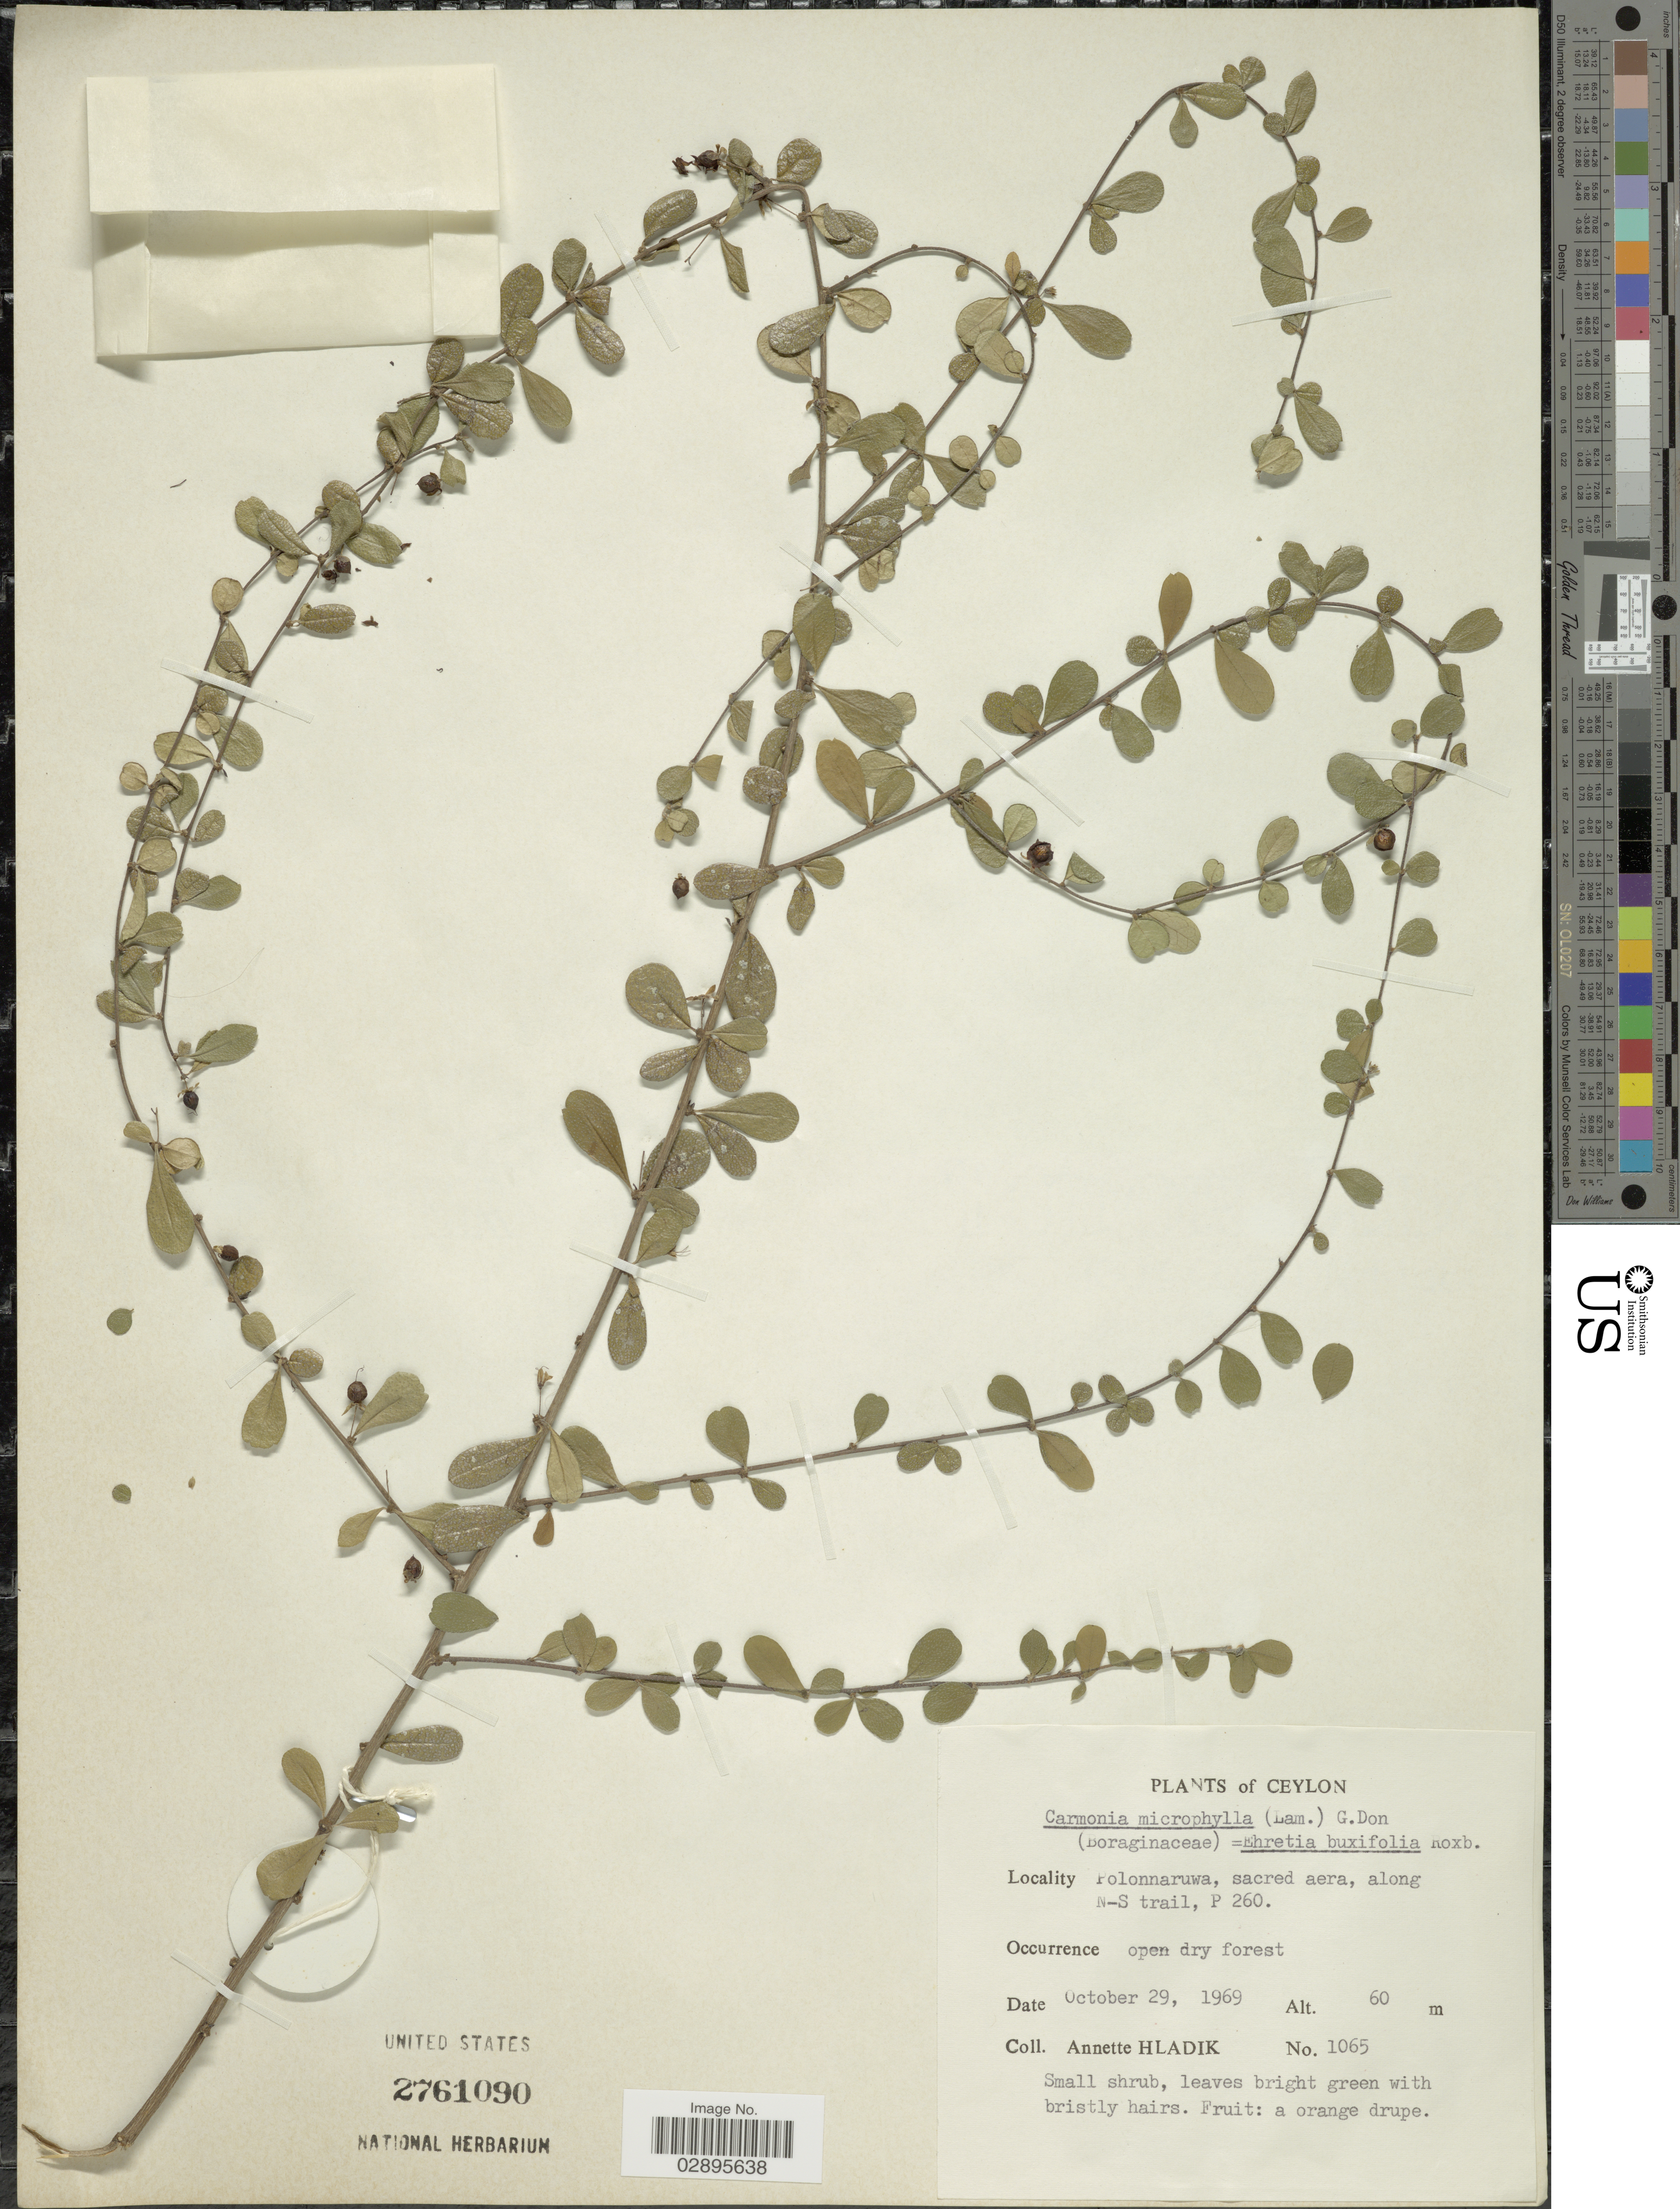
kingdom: Plantae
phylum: Tracheophyta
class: Magnoliopsida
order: Boraginales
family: Ehretiaceae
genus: Ehretia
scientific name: Ehretia microphylla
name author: Lam.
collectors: A. Hladik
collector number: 1065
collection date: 1969-10-29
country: Sri Lanka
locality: Ceylon. Polonnaruwa, sacred aera, along N-S trail, P 260.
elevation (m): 60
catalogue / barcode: US 2761090